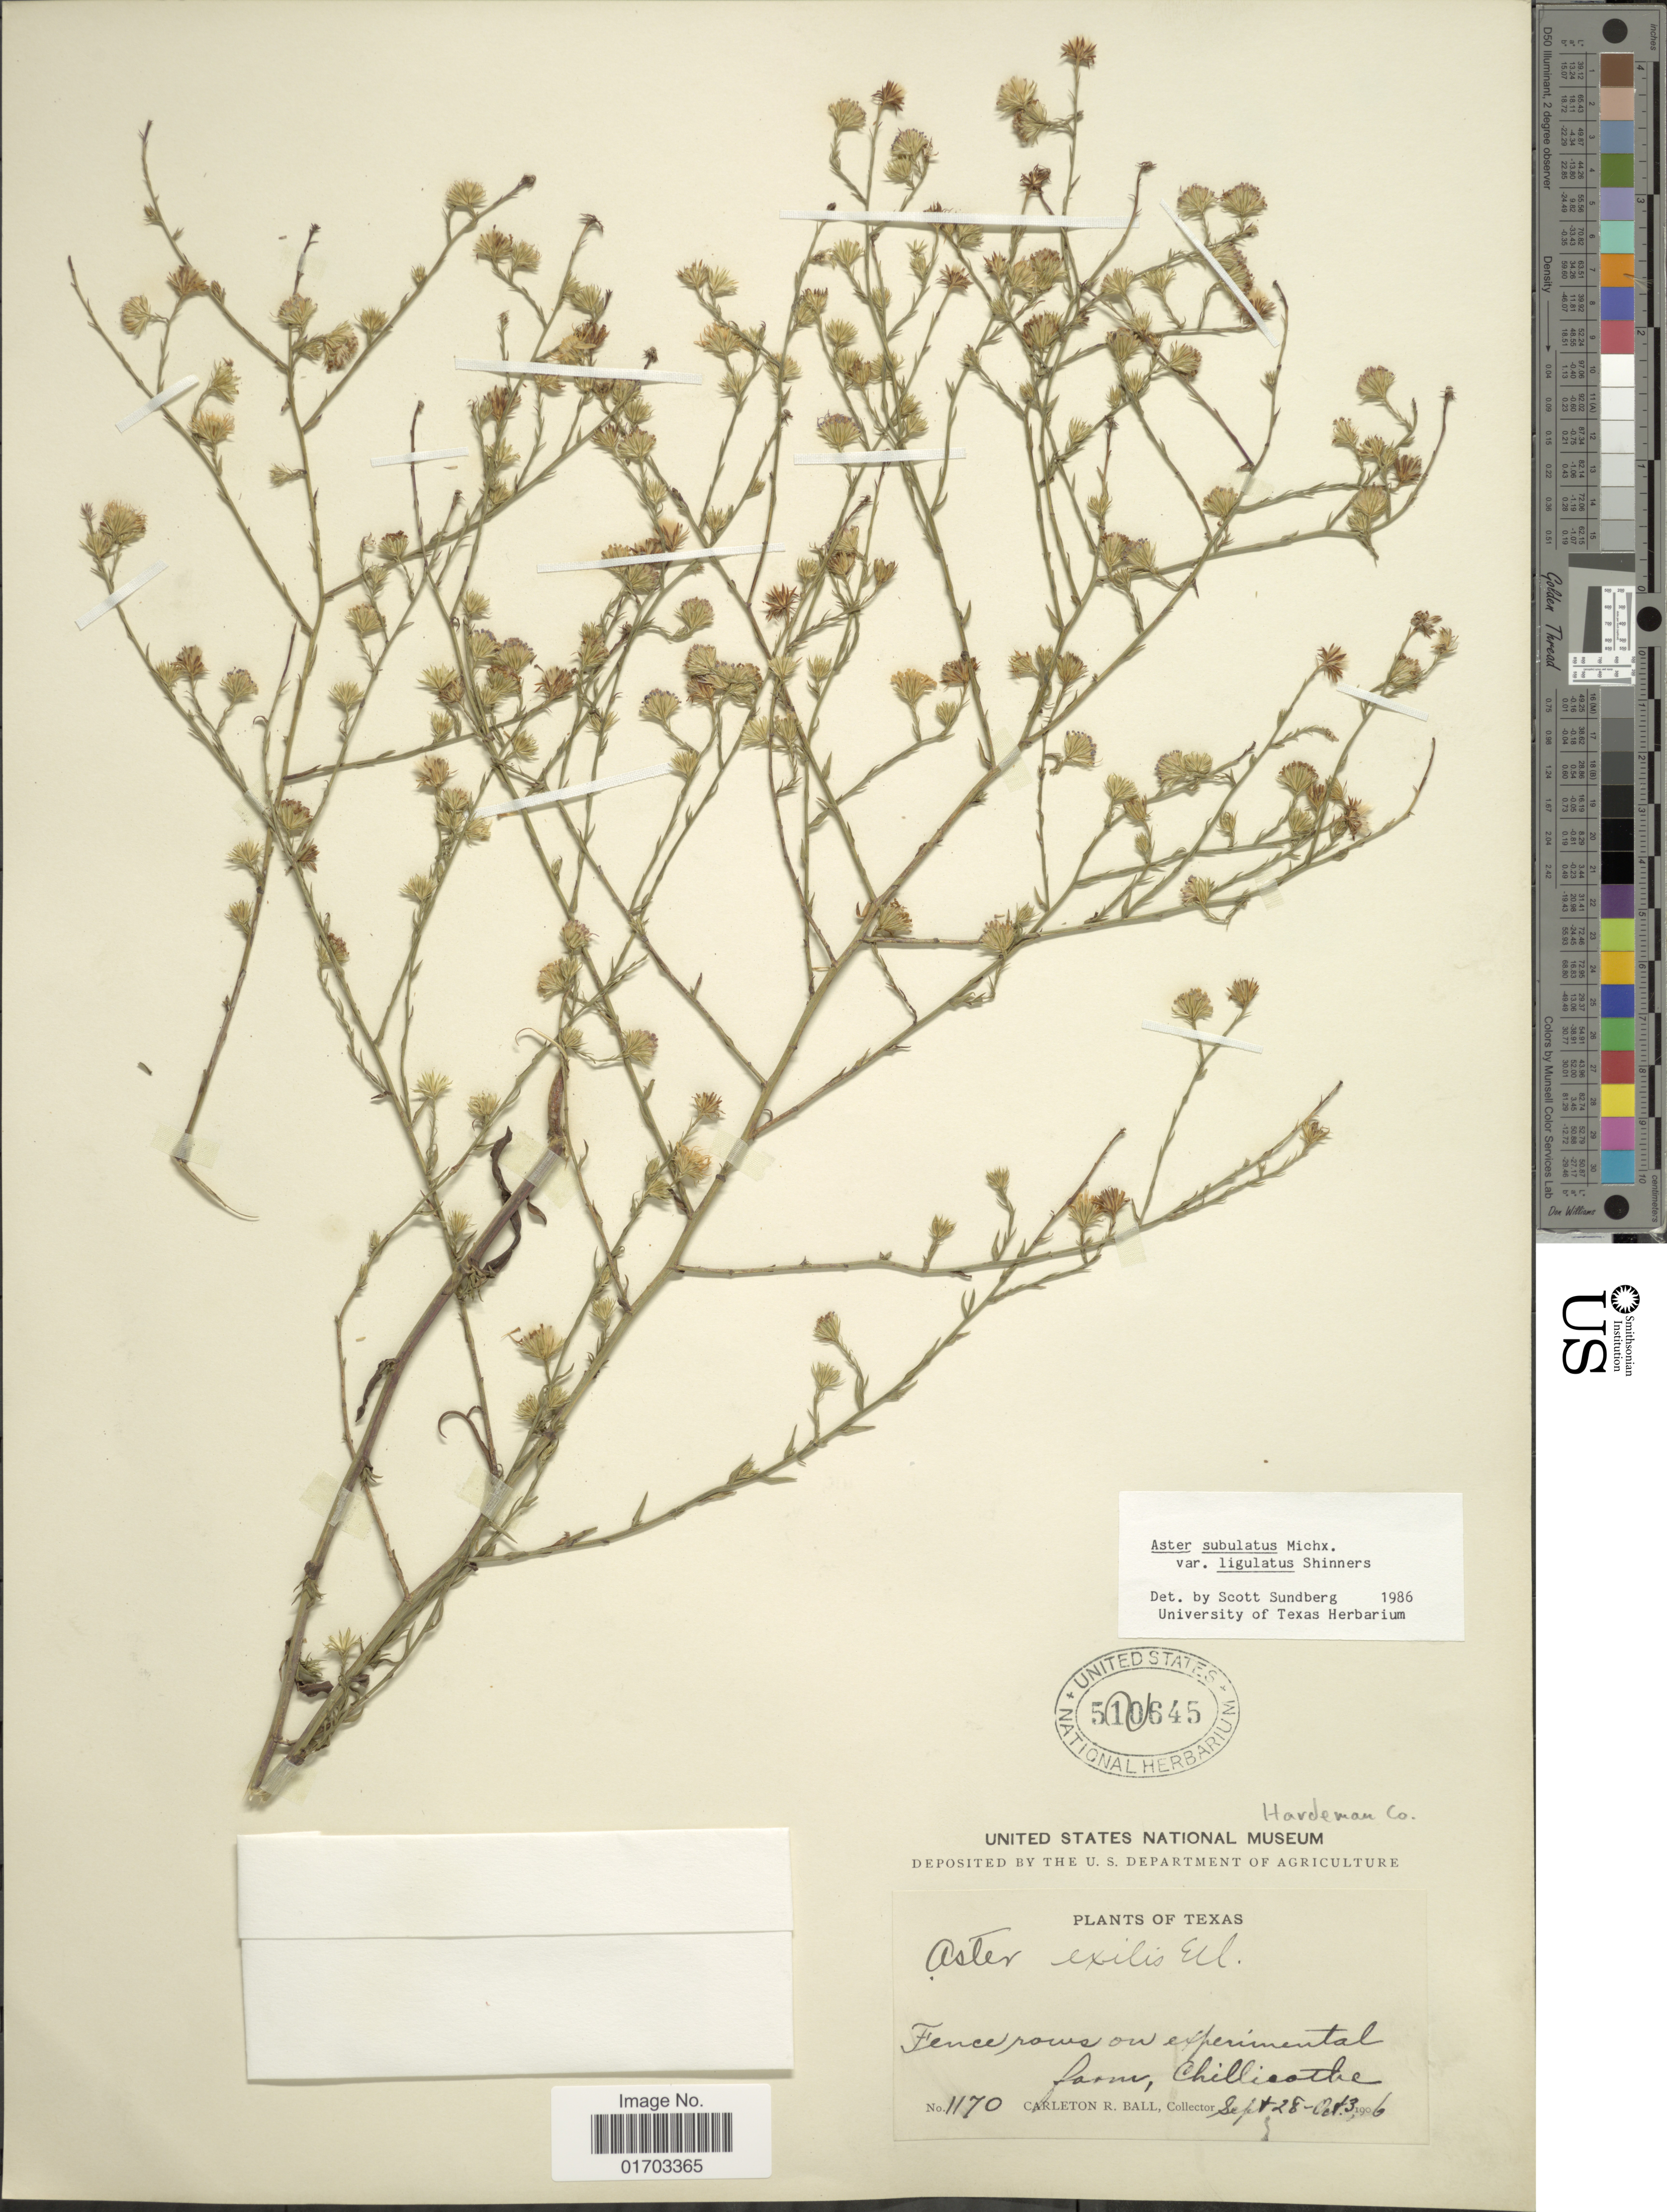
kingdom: Plantae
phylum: Tracheophyta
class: Magnoliopsida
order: Asterales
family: Asteraceae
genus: Symphyotrichum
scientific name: Symphyotrichum subulatum var. ligulatum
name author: (Shinners) S.D. Sundb.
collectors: C. R. Ball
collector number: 1170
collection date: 1906-09-28/1906-10-03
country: United States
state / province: Texas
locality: Fence rows on experimental farm, Chillicothe.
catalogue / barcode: US 501645